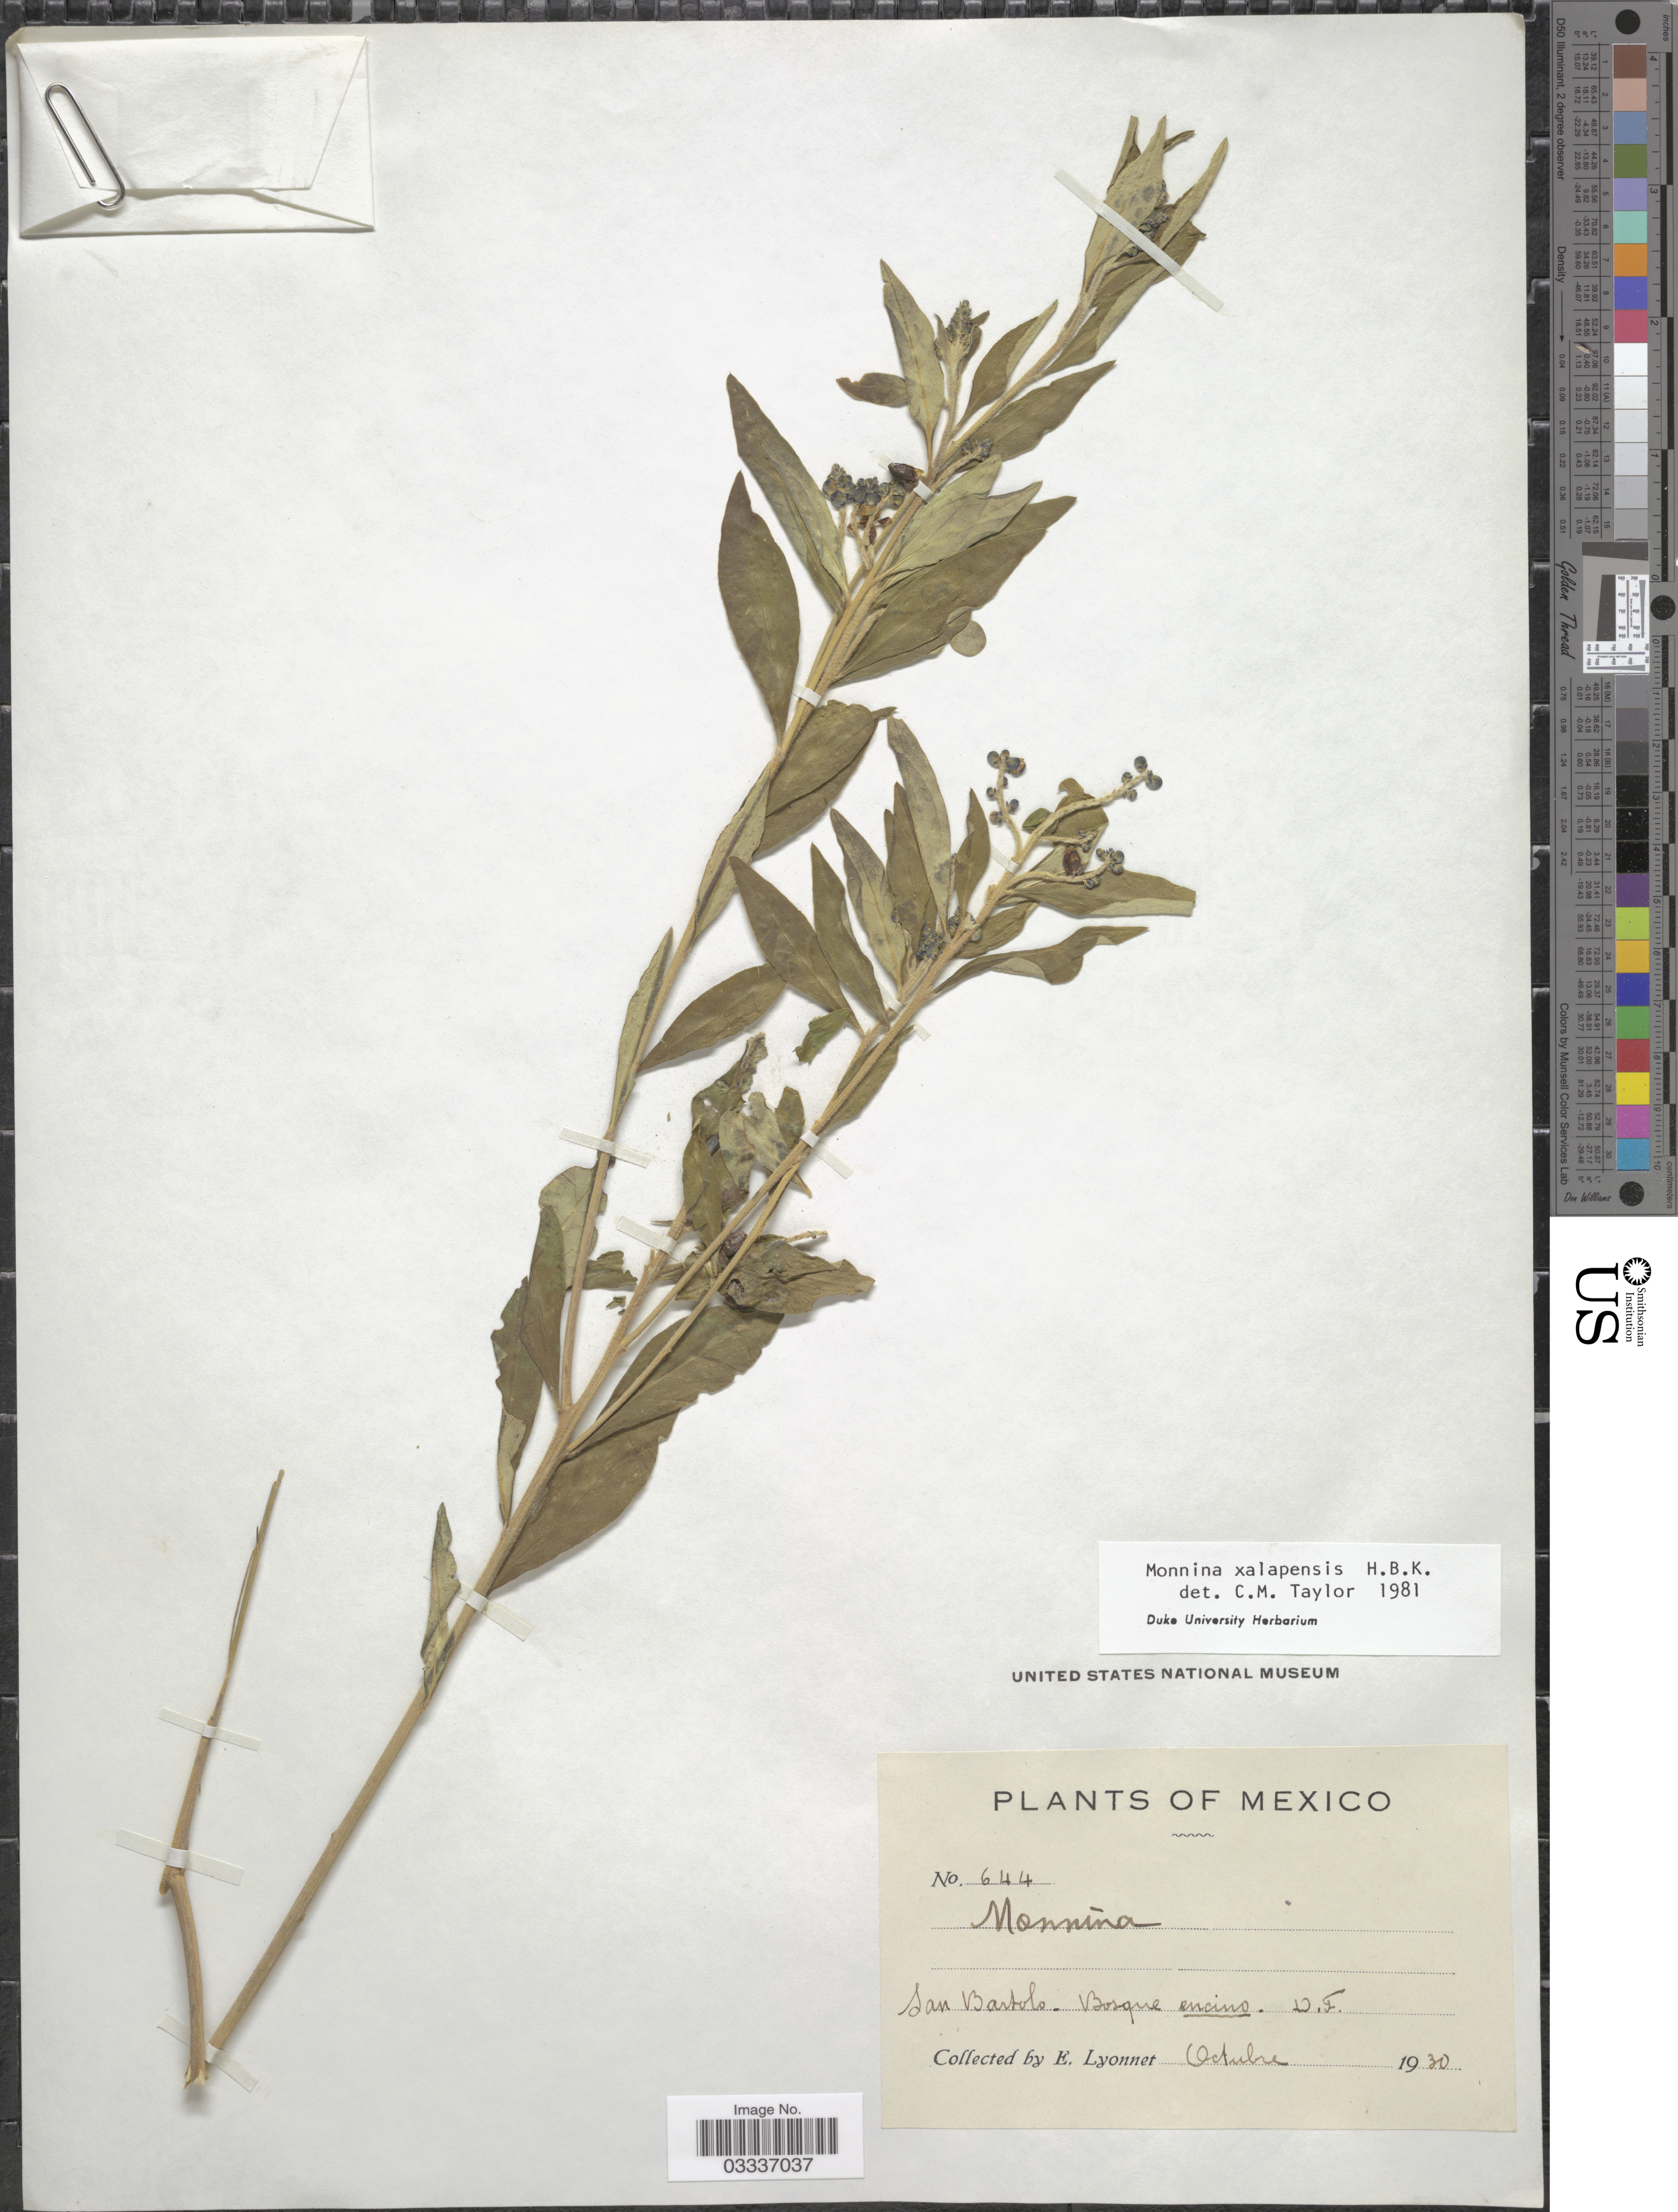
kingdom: Plantae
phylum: Tracheophyta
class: Magnoliopsida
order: Fabales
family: Polygalaceae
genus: Monnina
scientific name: Monnina xalapensis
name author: Kunth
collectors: E. Lyonnet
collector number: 644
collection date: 1930-10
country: Mexico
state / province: Distrito Federal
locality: San Bartolo.